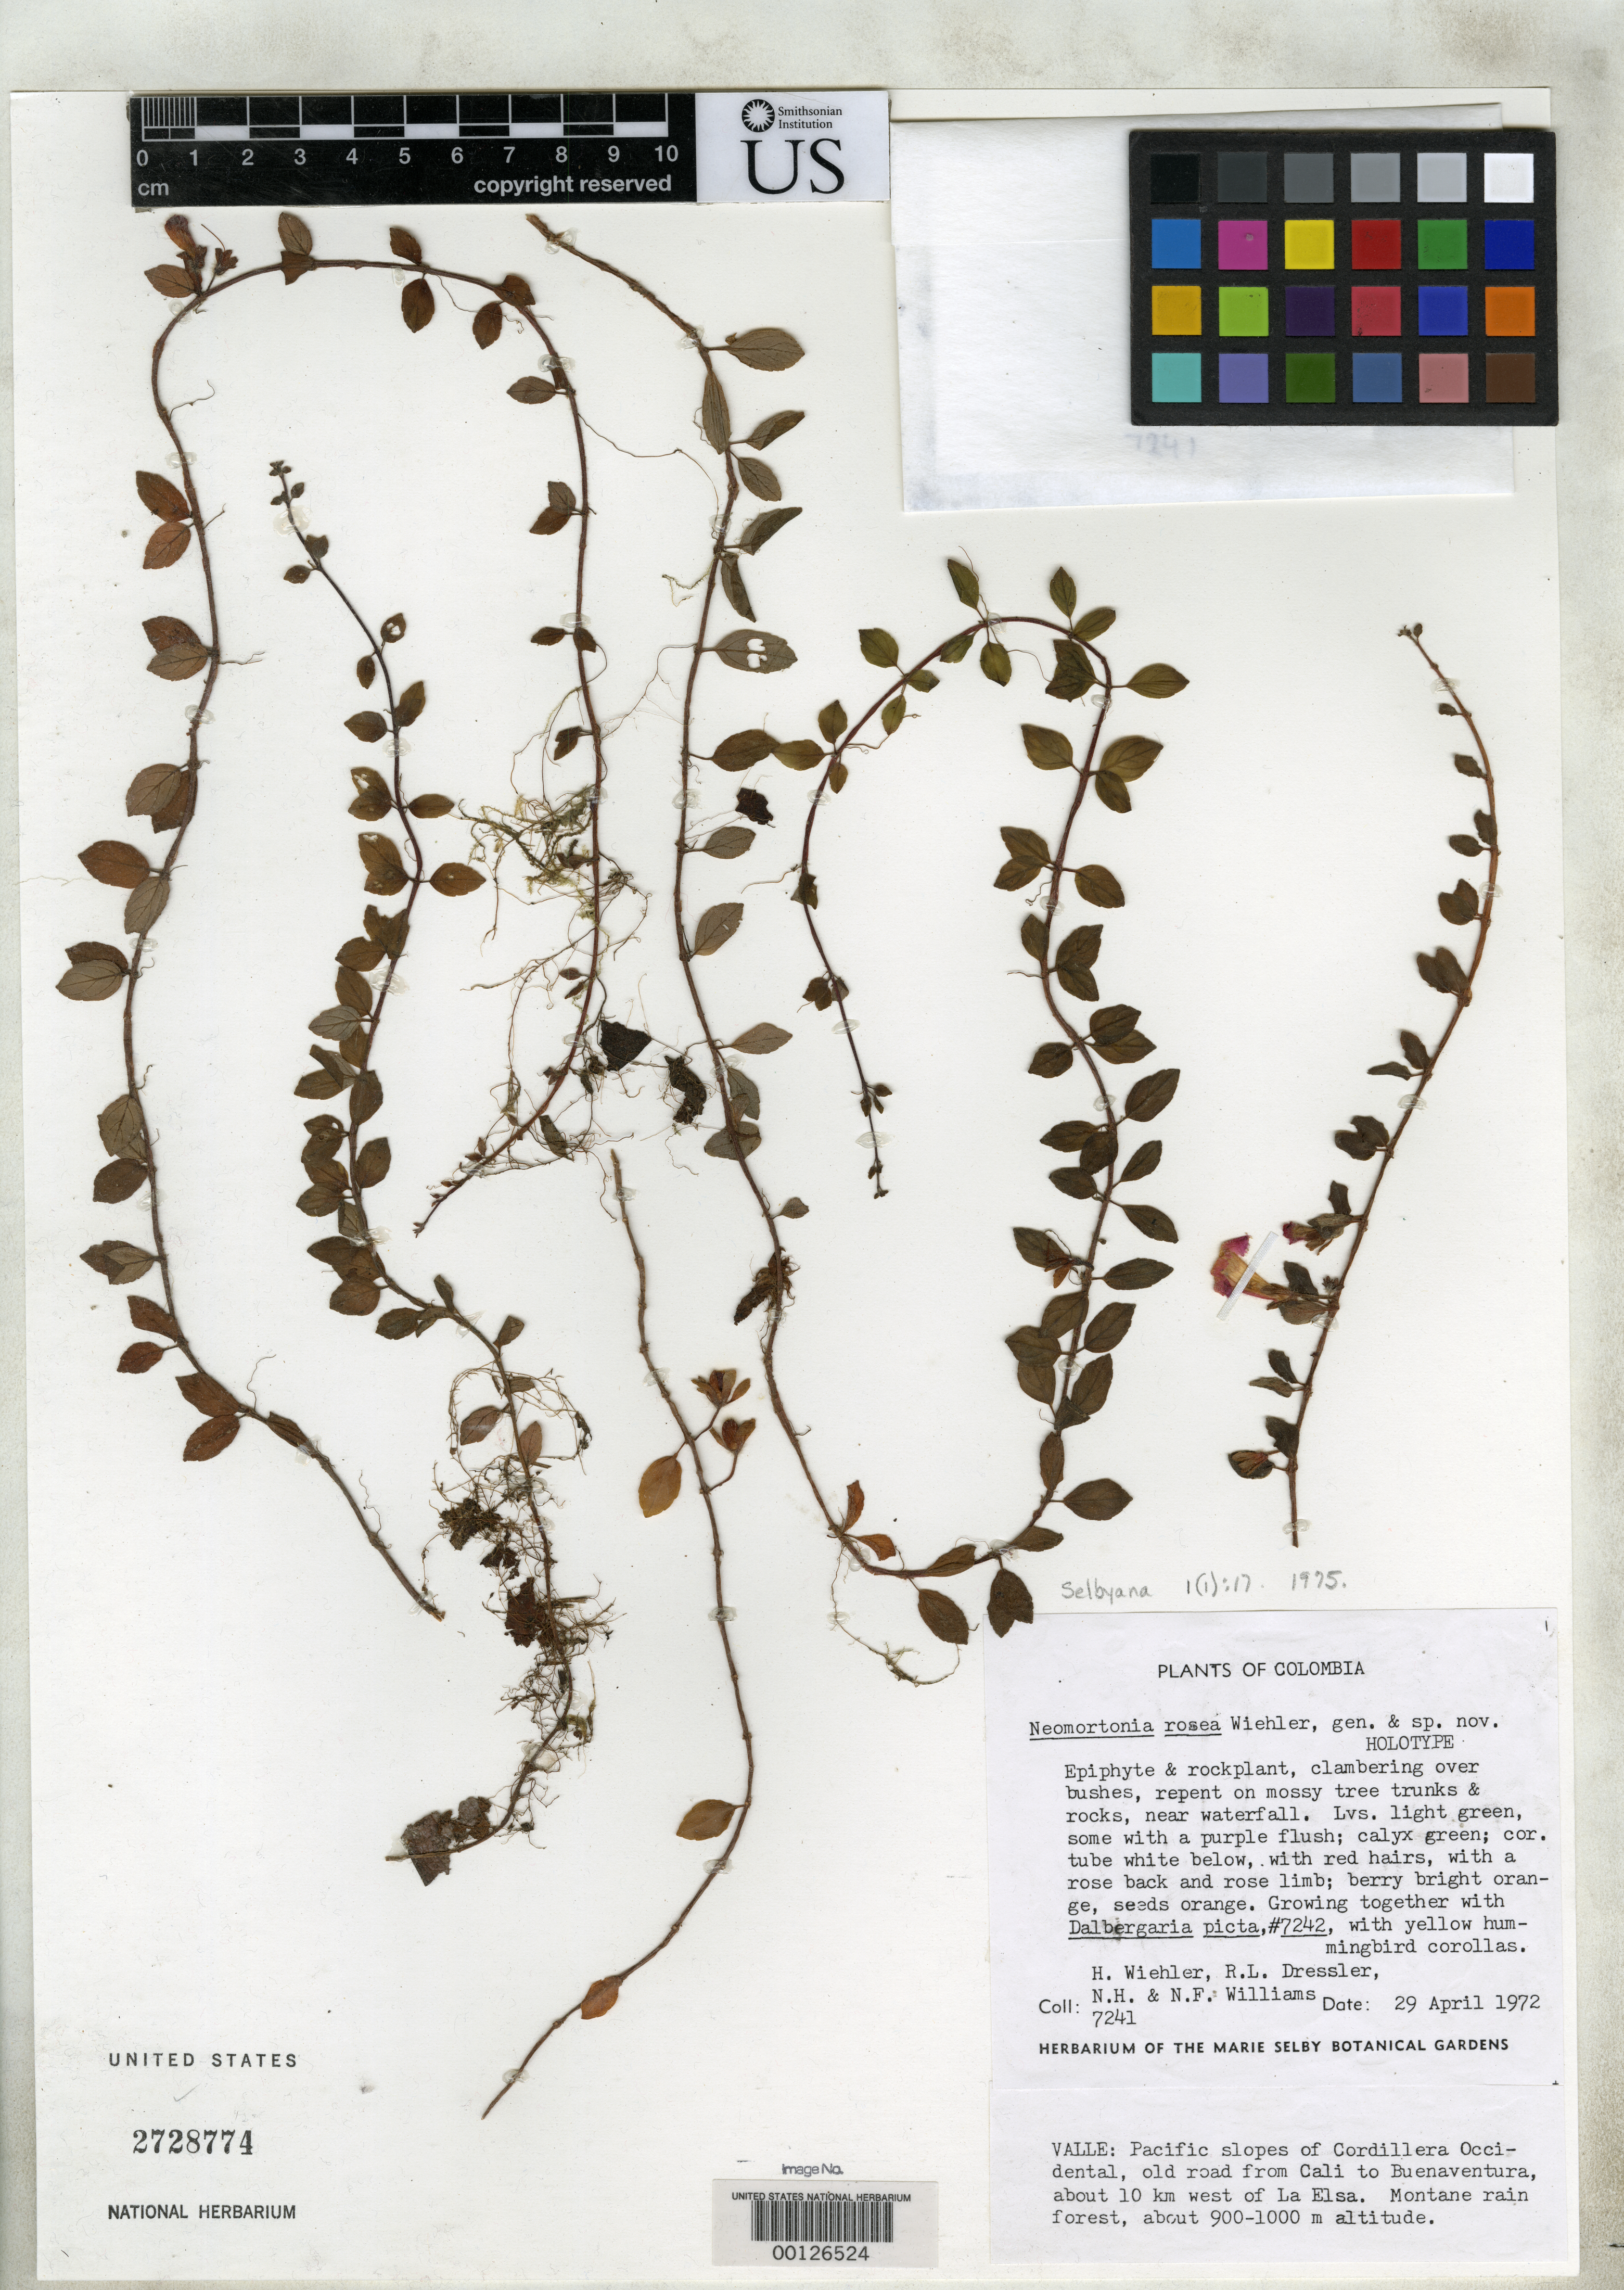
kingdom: Plantae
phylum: Tracheophyta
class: Magnoliopsida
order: Lamiales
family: Gesneriaceae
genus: Neomortonia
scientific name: Neomortonia rosea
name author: Wiehler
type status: Holotype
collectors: H. J. Wiehler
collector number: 7241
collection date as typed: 29 Apr 1972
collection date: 1972-04-29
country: Colombia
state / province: Valle del Cauca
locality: Cordillera Occidental, road from Cali to Buena Ventura.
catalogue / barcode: US 2728774